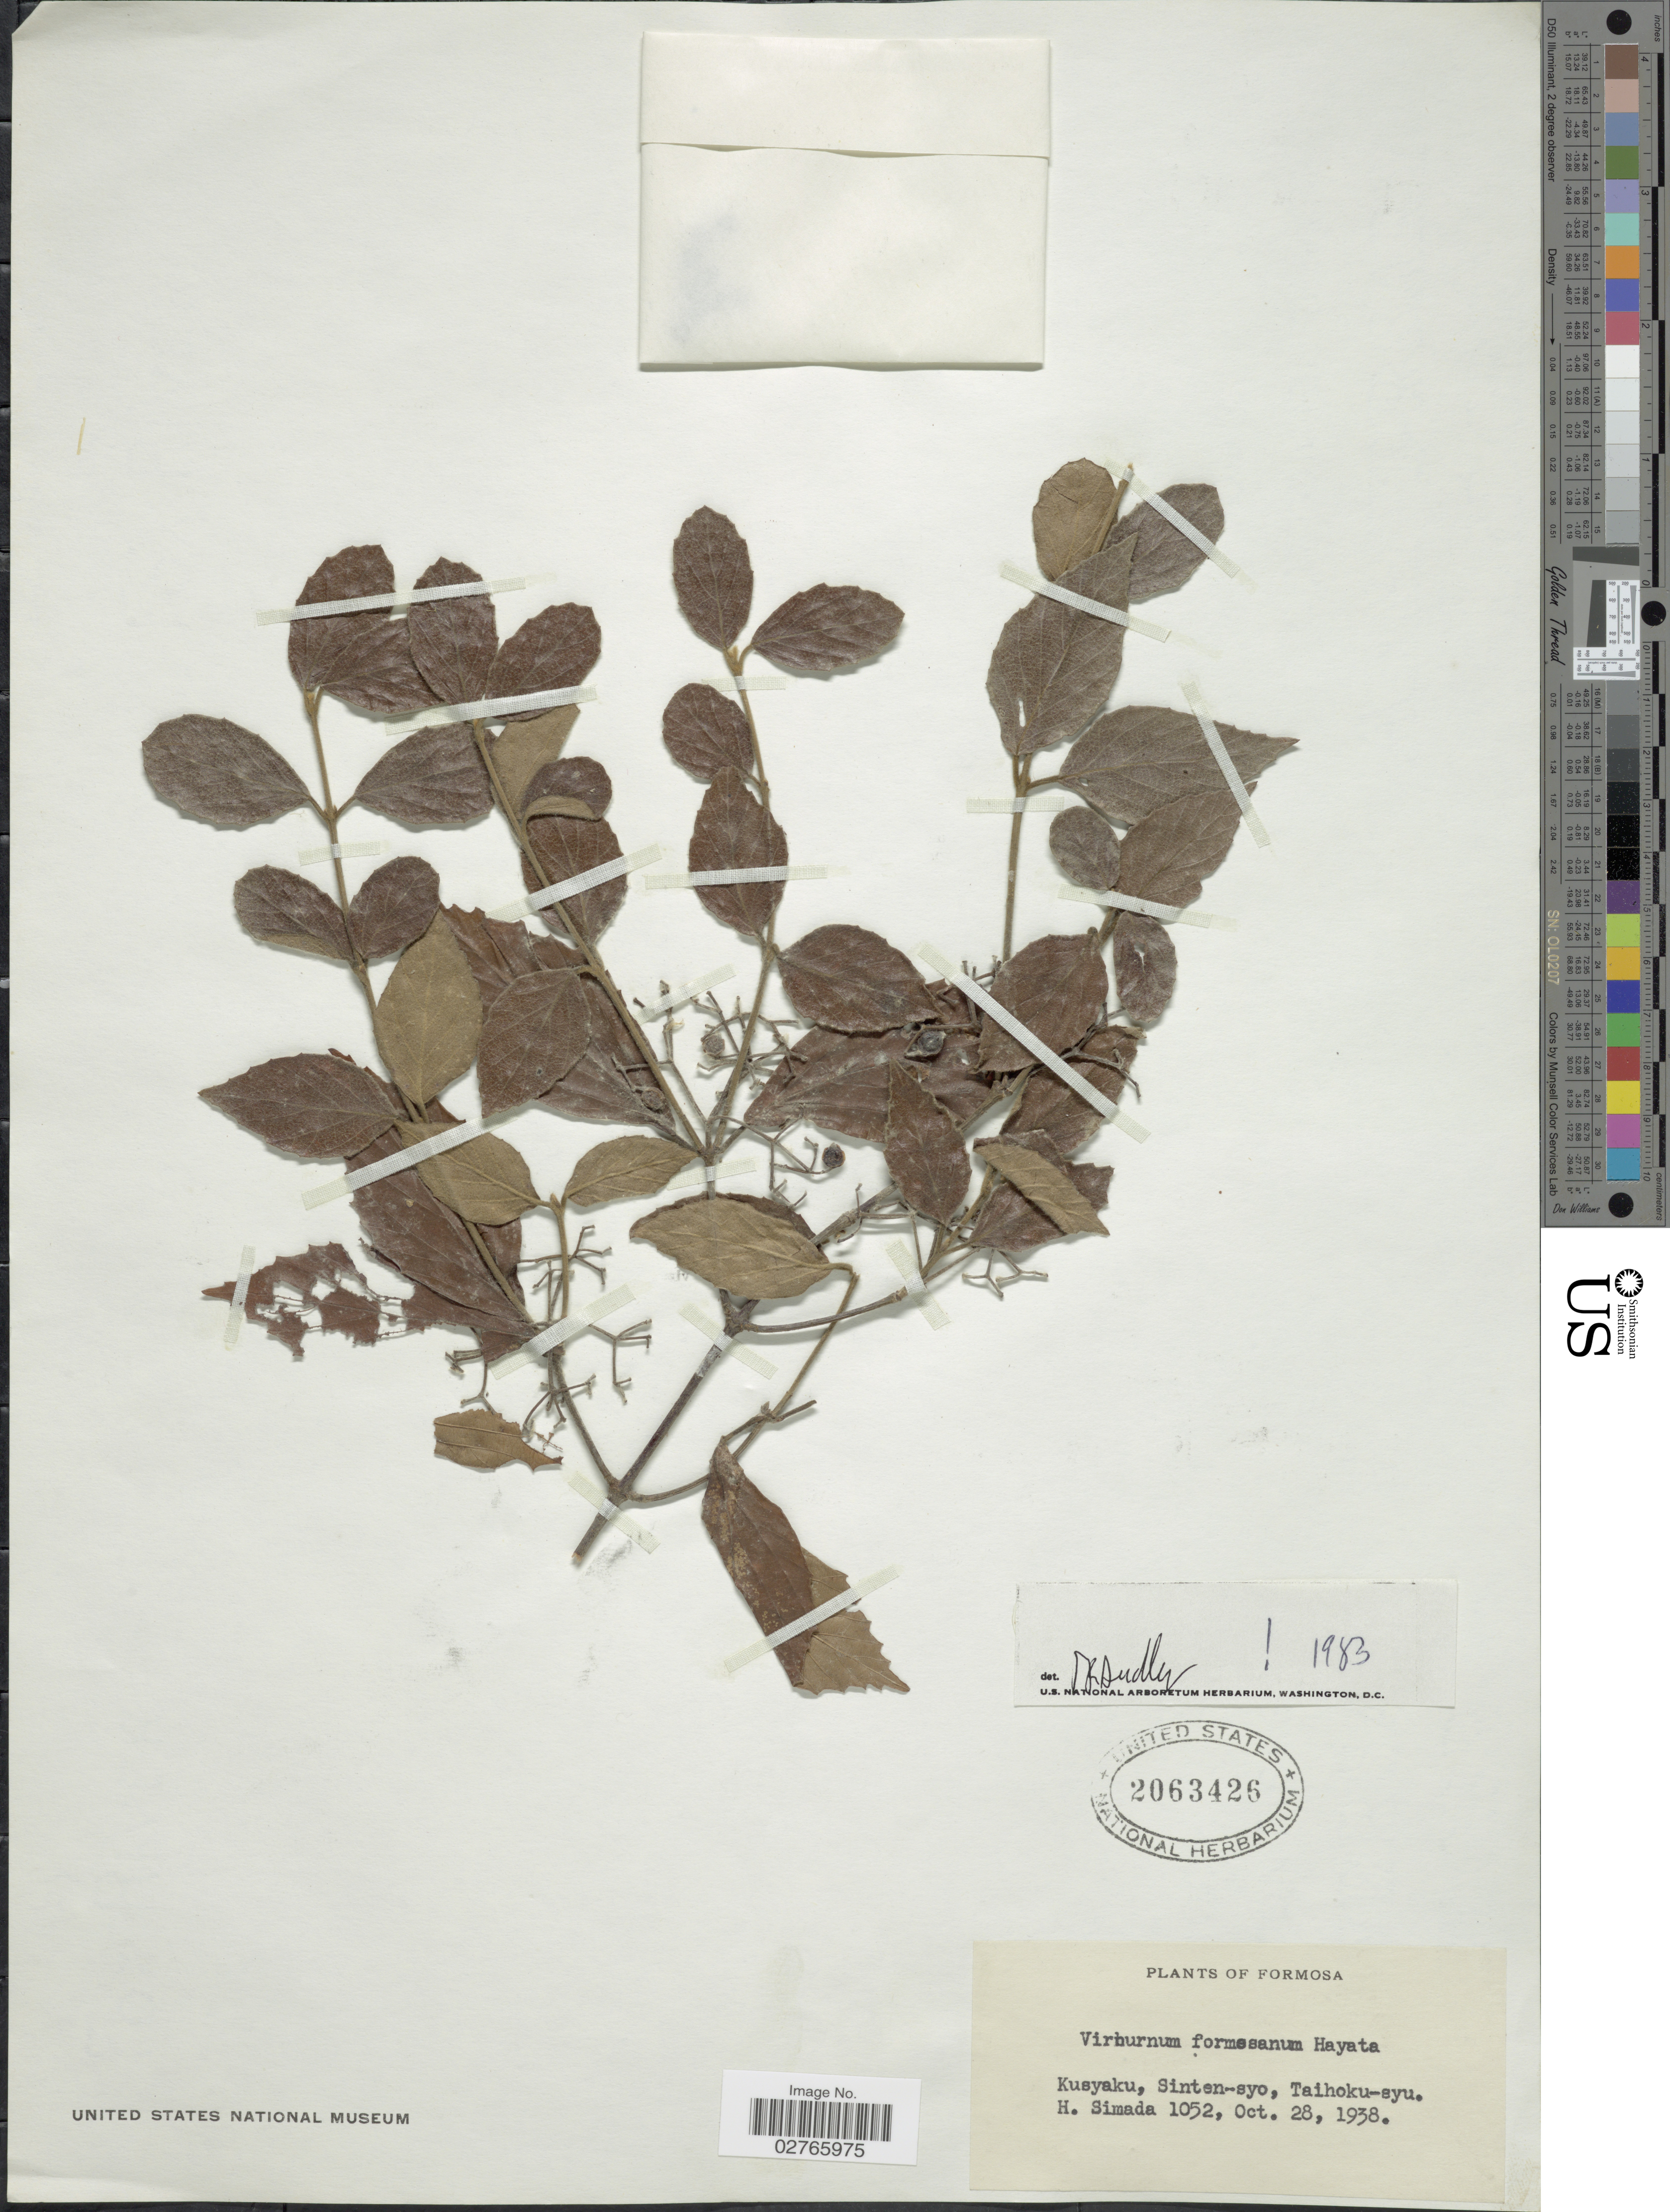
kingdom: Plantae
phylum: Tracheophyta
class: Magnoliopsida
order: Dipsacales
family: Viburnaceae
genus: Viburnum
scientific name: Viburnum formosanum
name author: (Hance) Hayata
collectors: H. Simada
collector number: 1052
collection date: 1938-10-28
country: Taiwan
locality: Formosa. Kusyaku, Sinten-syo, Taihoku-syu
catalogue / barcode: US 2063426